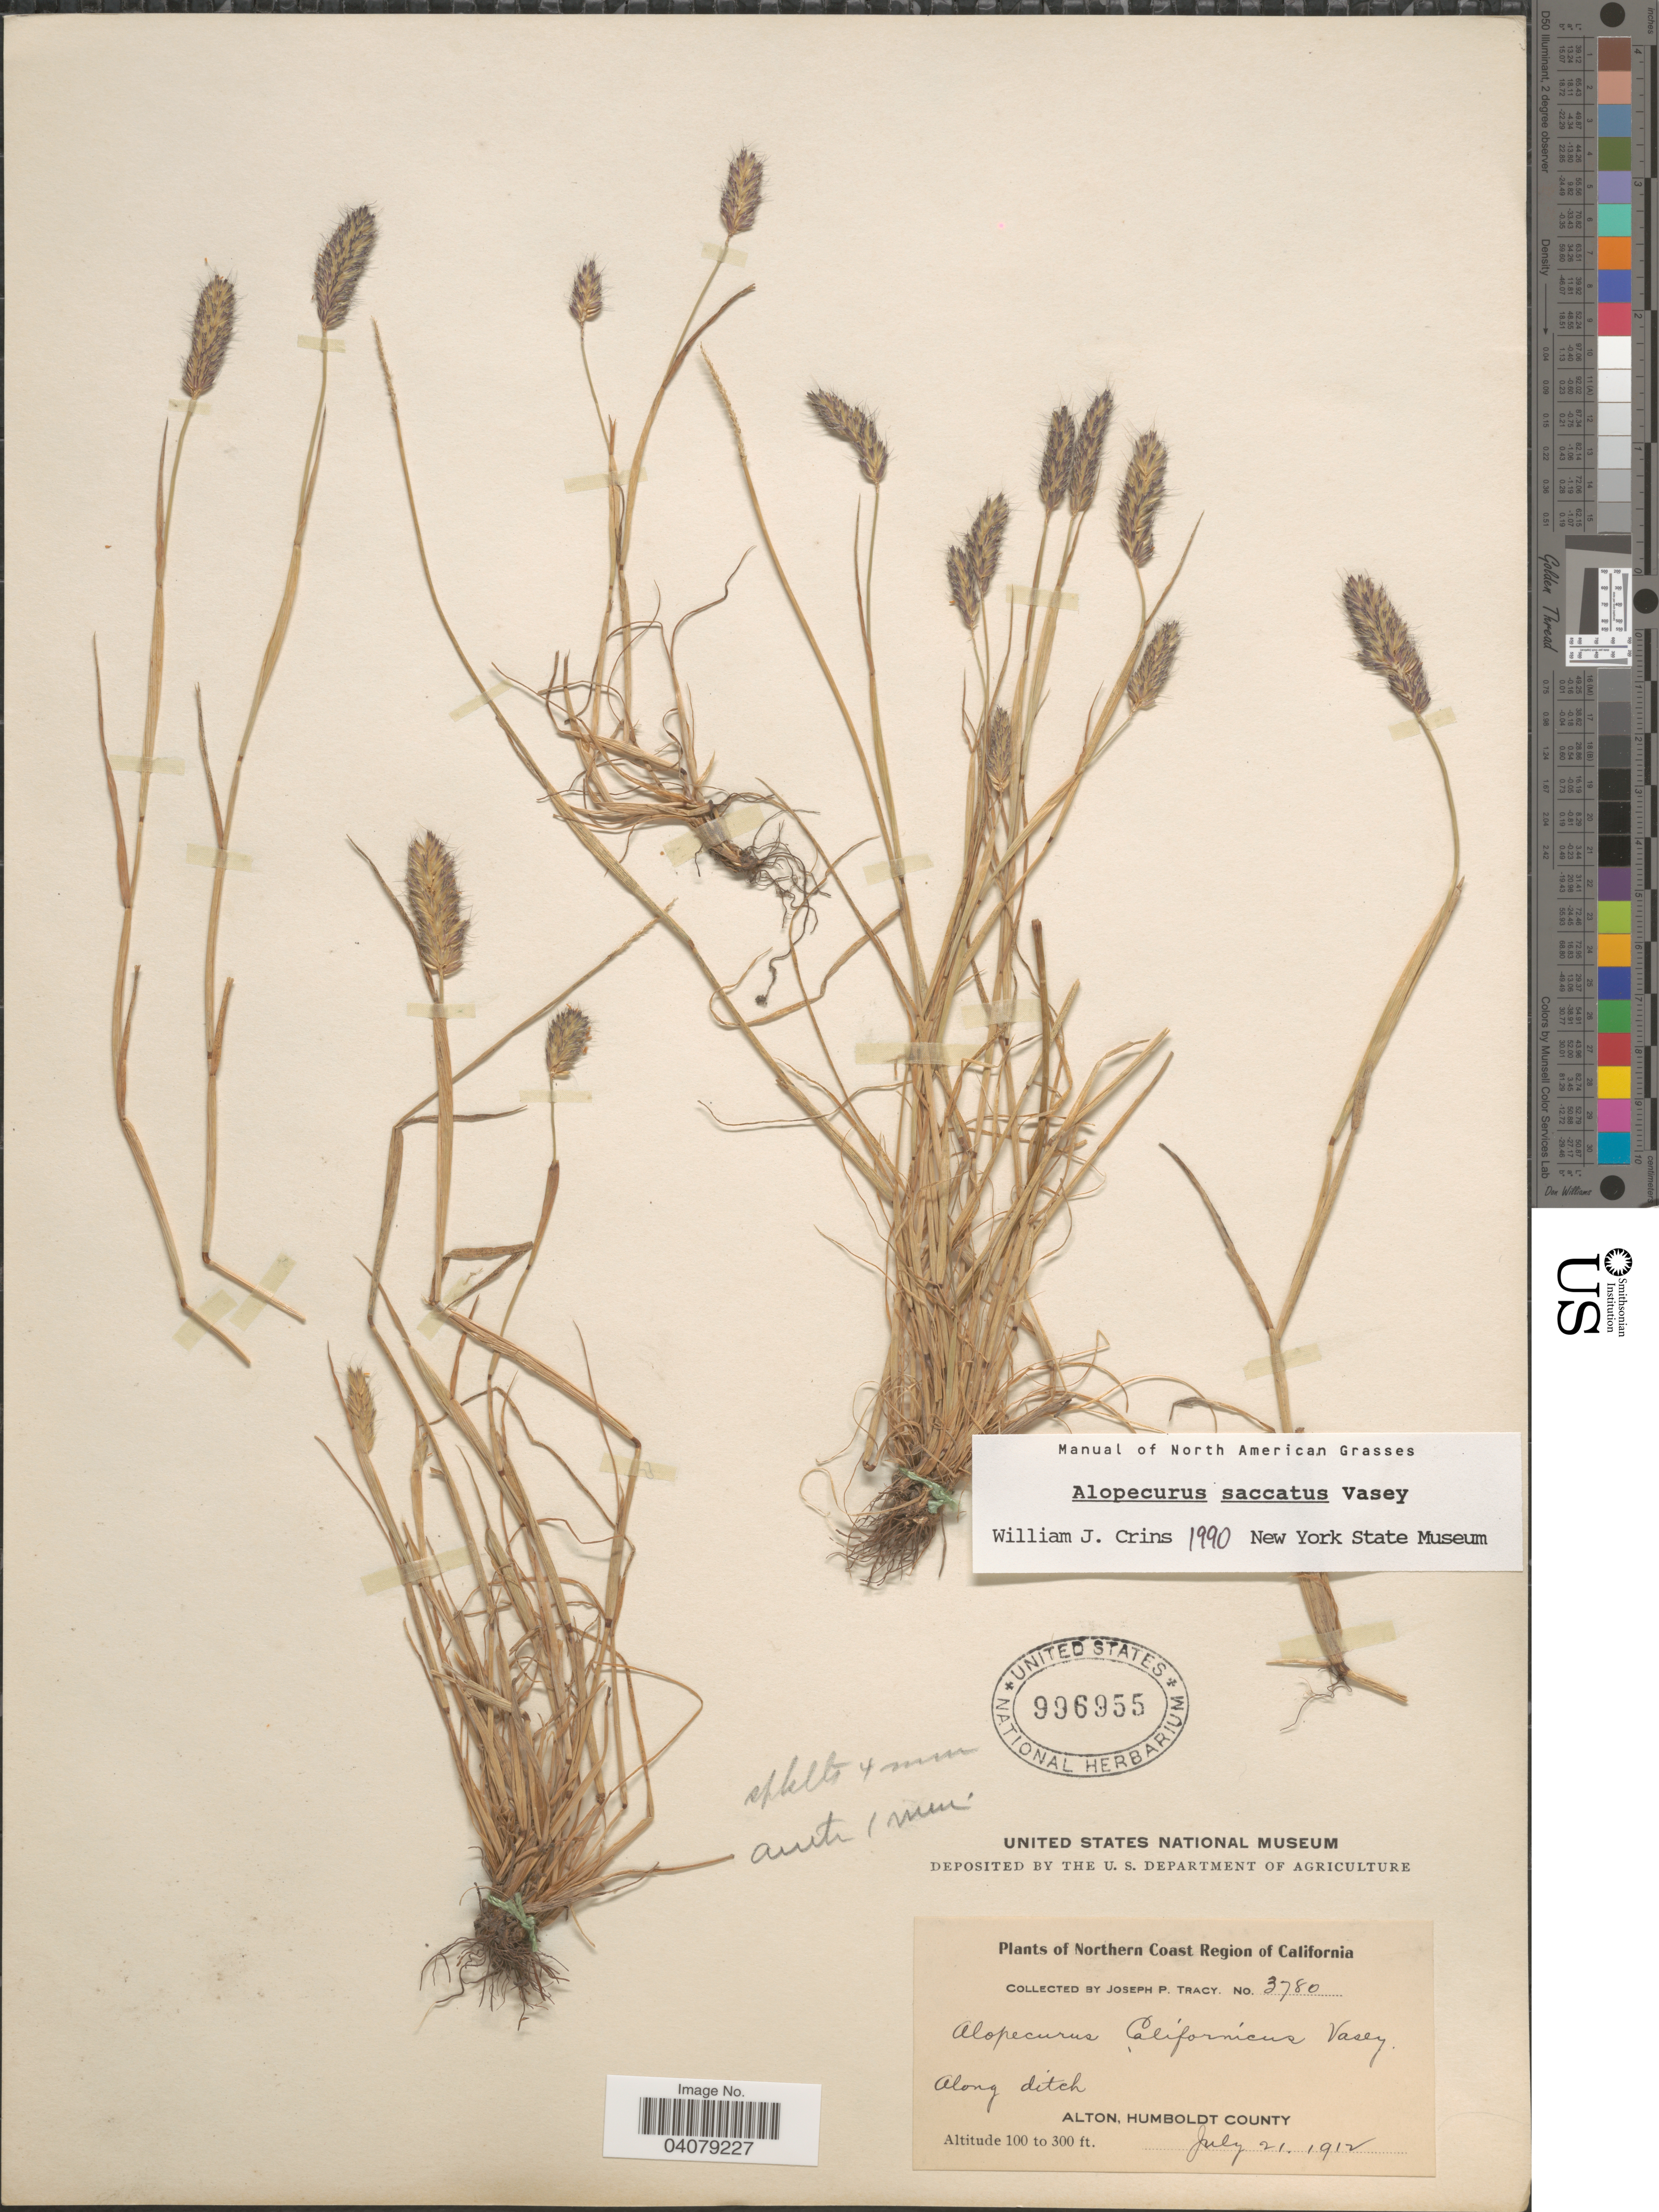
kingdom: Plantae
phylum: Tracheophyta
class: Liliopsida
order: Poales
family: Poaceae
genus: Alopecurus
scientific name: Alopecurus saccatus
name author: Vasey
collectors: J. Tracy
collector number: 3780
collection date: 1912-07-21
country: United States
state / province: California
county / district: Humboldt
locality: Northern Coast Region of California. Along ditch. Alton, Humboldt County.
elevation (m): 30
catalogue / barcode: US 996955